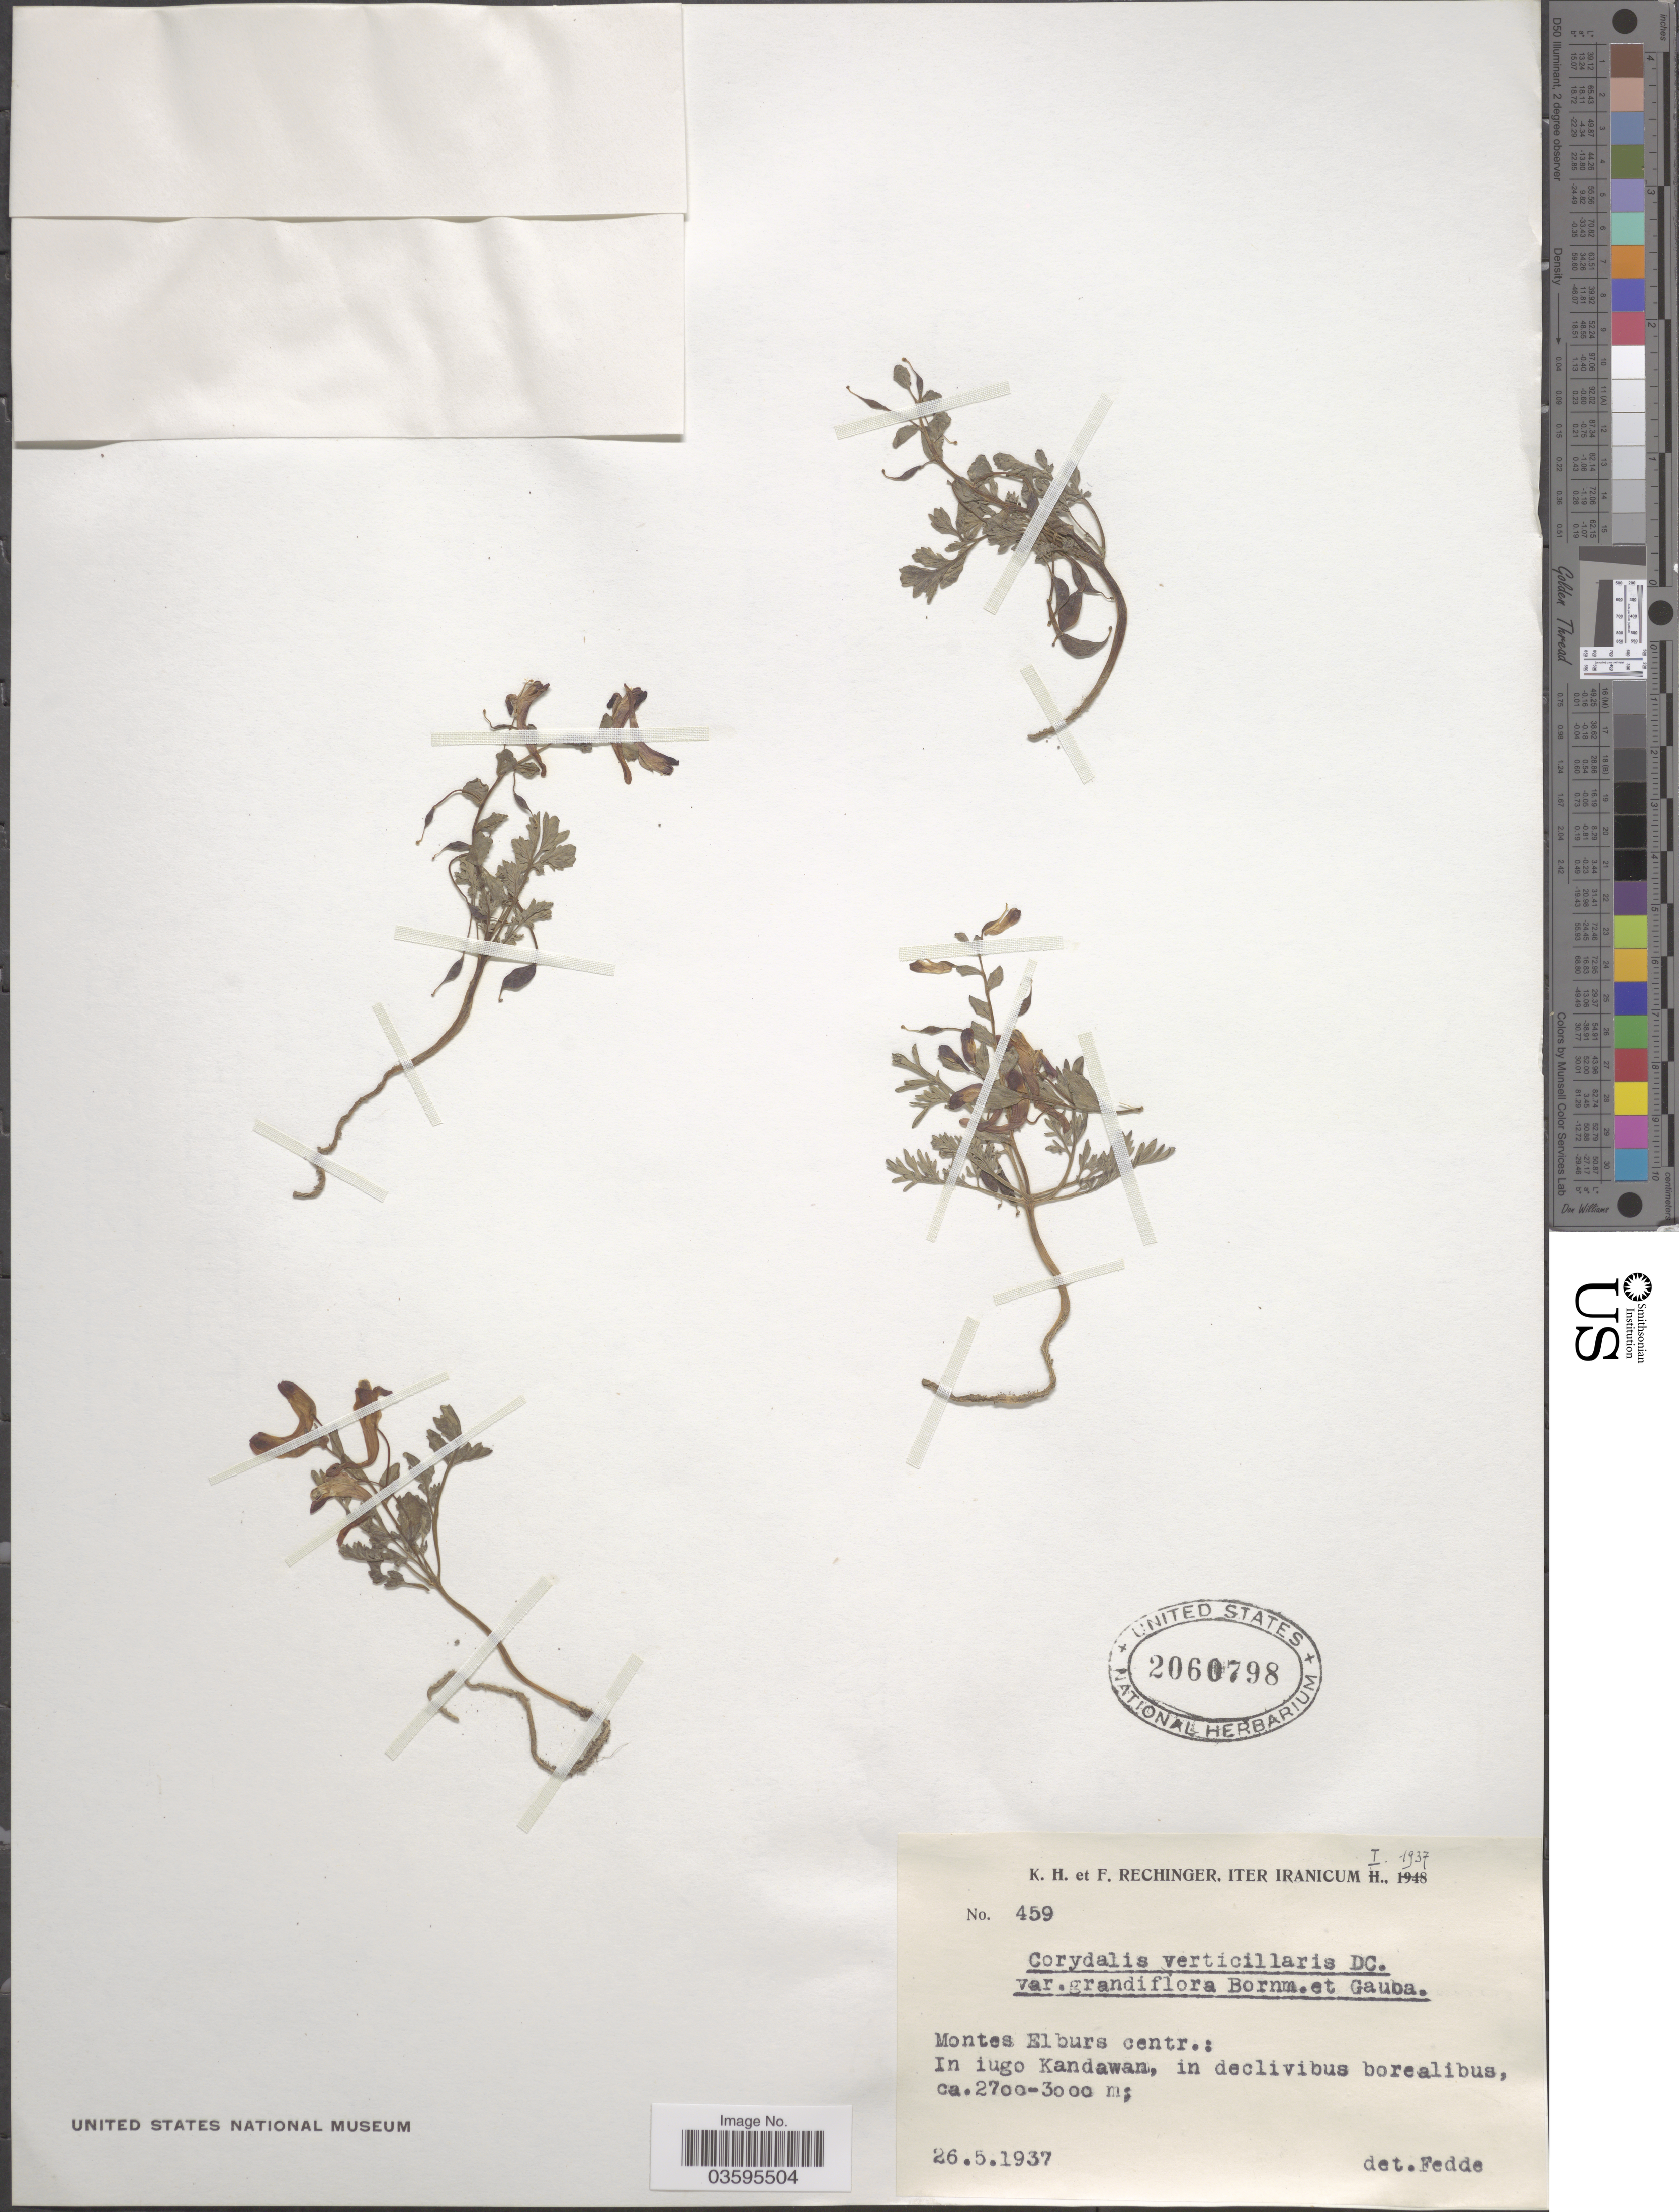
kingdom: Plantae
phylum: Tracheophyta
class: Magnoliopsida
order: Ranunculales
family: Papaveraceae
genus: Corydalis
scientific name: Corydalis verticillaris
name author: DC.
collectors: K. H. Rechinger & F. Rechinger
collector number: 459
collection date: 1937-05-26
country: Iran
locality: Montes Elburs centr.: In iugo Kandawan.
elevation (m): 2700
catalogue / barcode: US 2060798